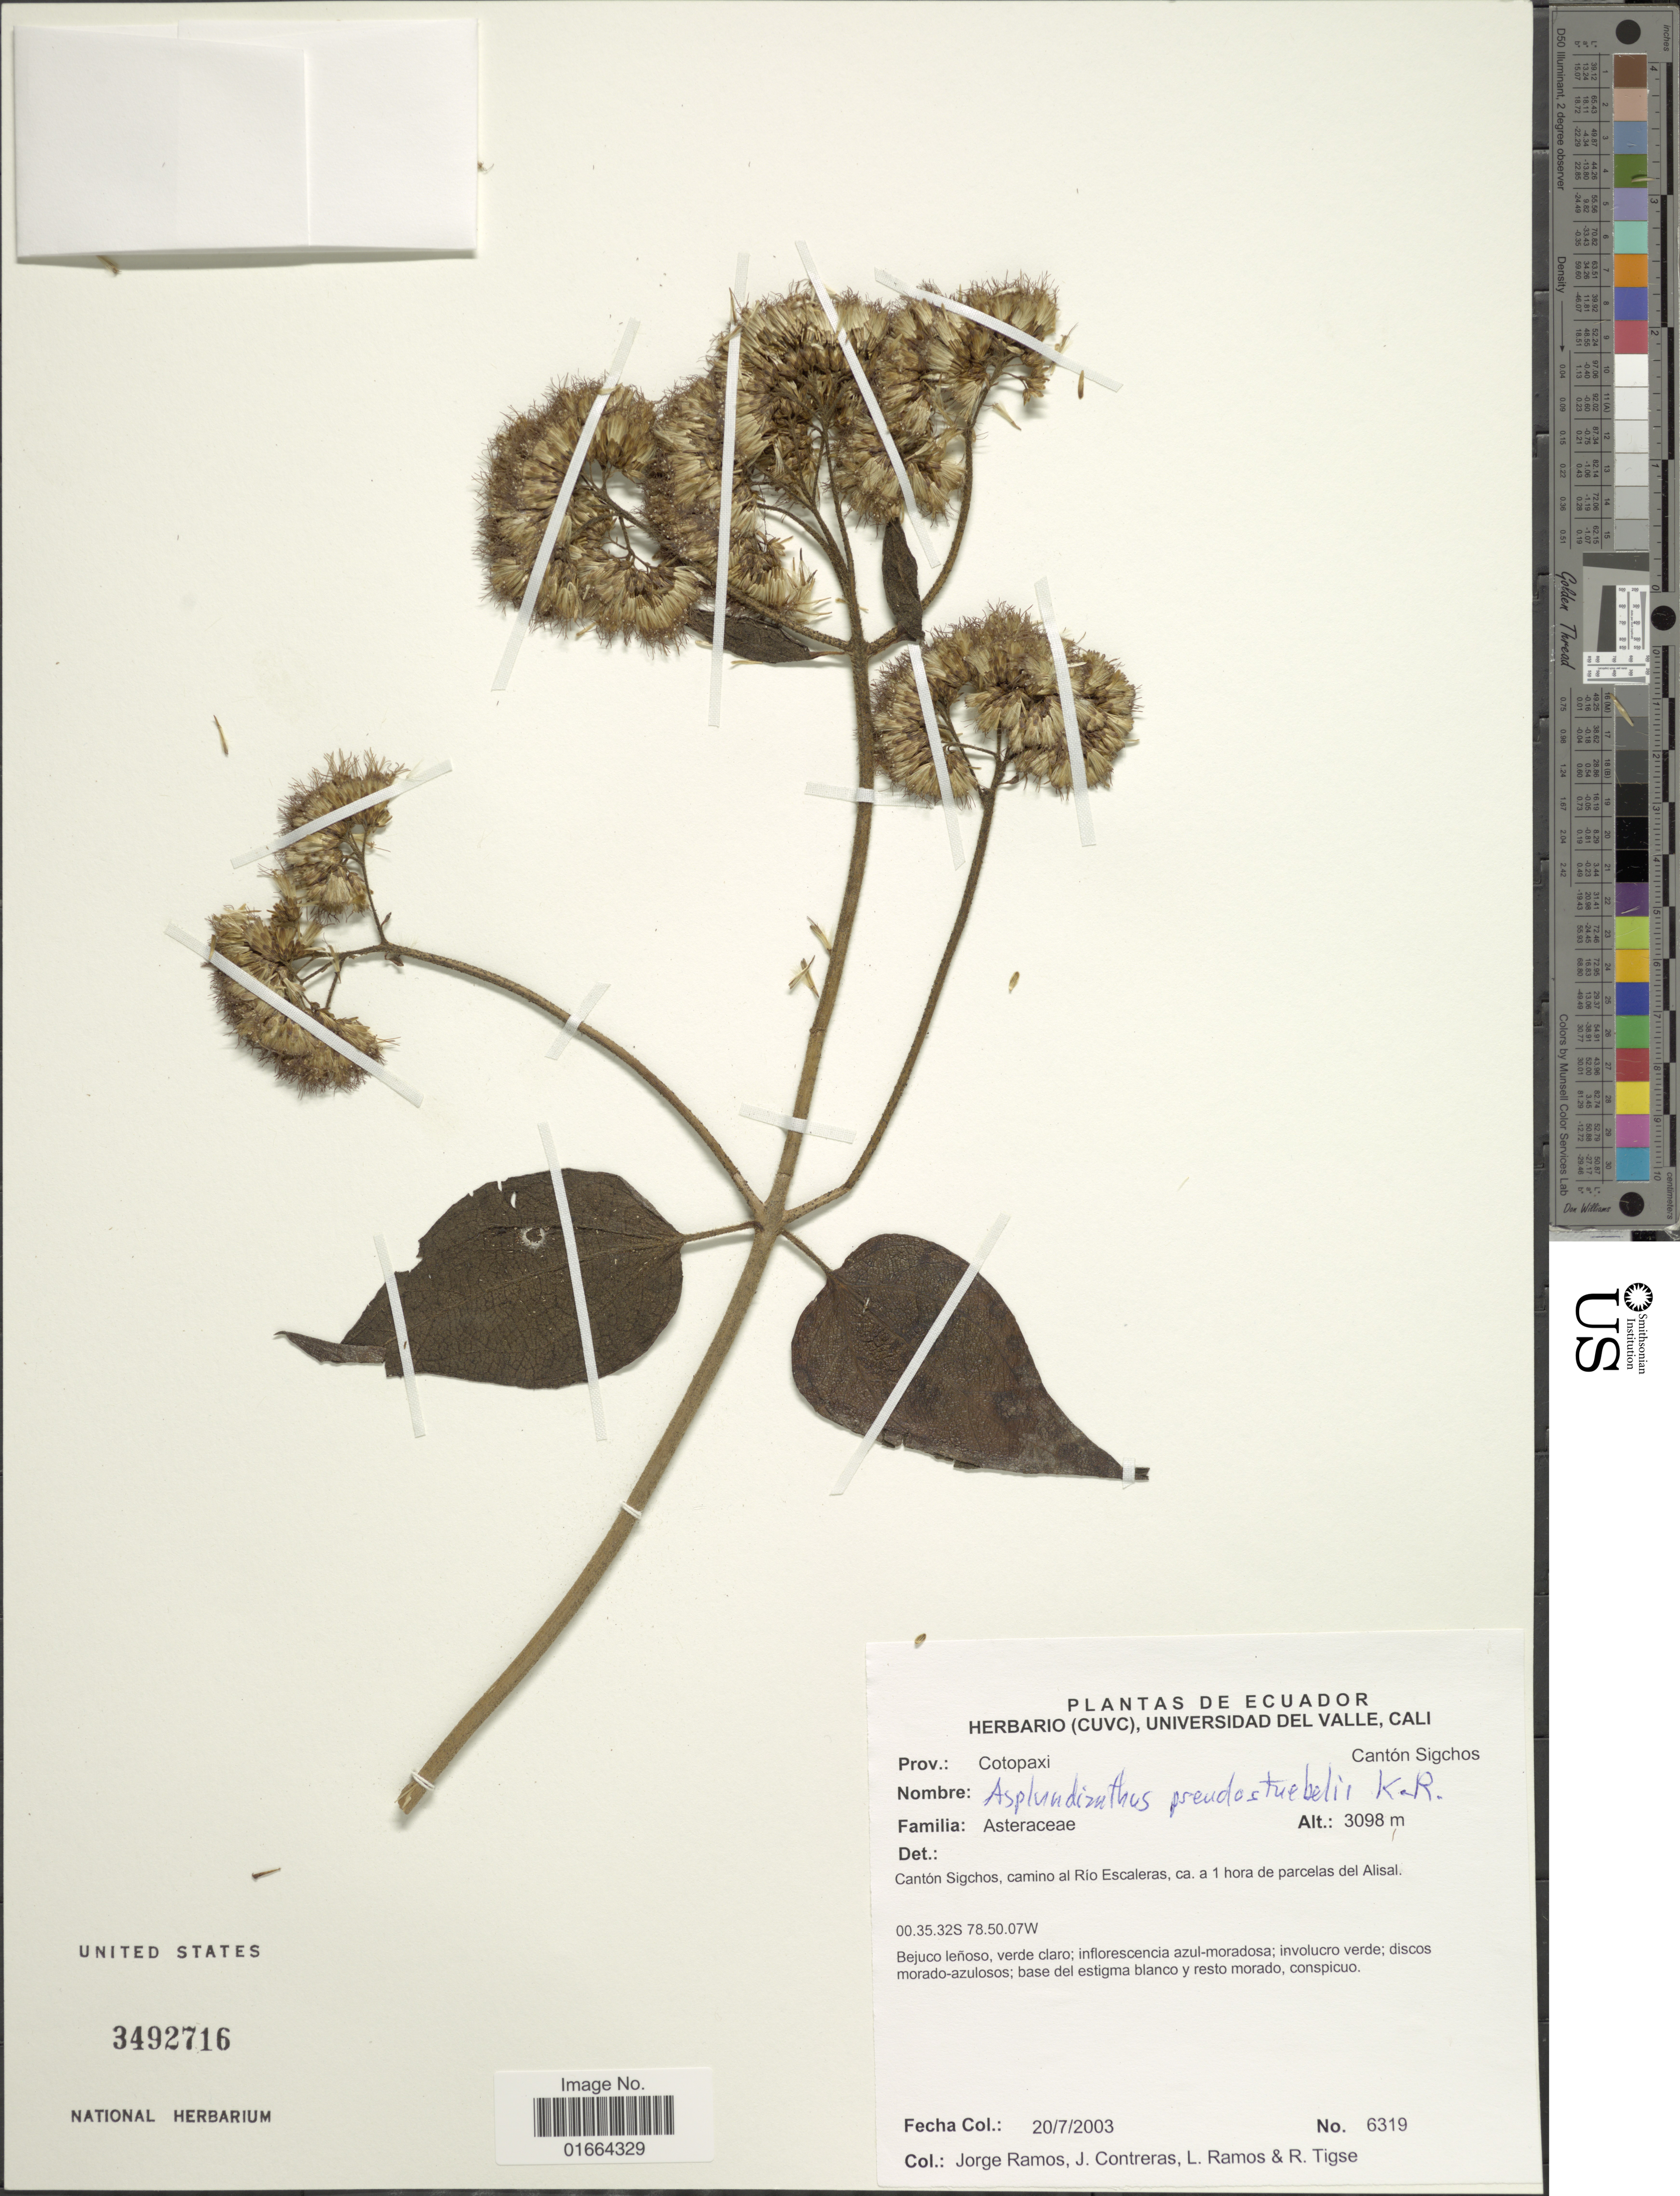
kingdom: Plantae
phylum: Tracheophyta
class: Magnoliopsida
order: Asterales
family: Asteraceae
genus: Asplundianthus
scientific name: Asplundianthus pseudostuebelii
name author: R.M. King & H. Rob.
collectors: J. Ramos, J. Contreras, L. Ramos & R. Tigse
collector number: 6319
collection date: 2003-07-20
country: Ecuador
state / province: Cotopaxi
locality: Cantón Sigchos, camino al Río Escalares, ca. a 1 hora de parcelas del Alisal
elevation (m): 3098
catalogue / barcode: US 3492716